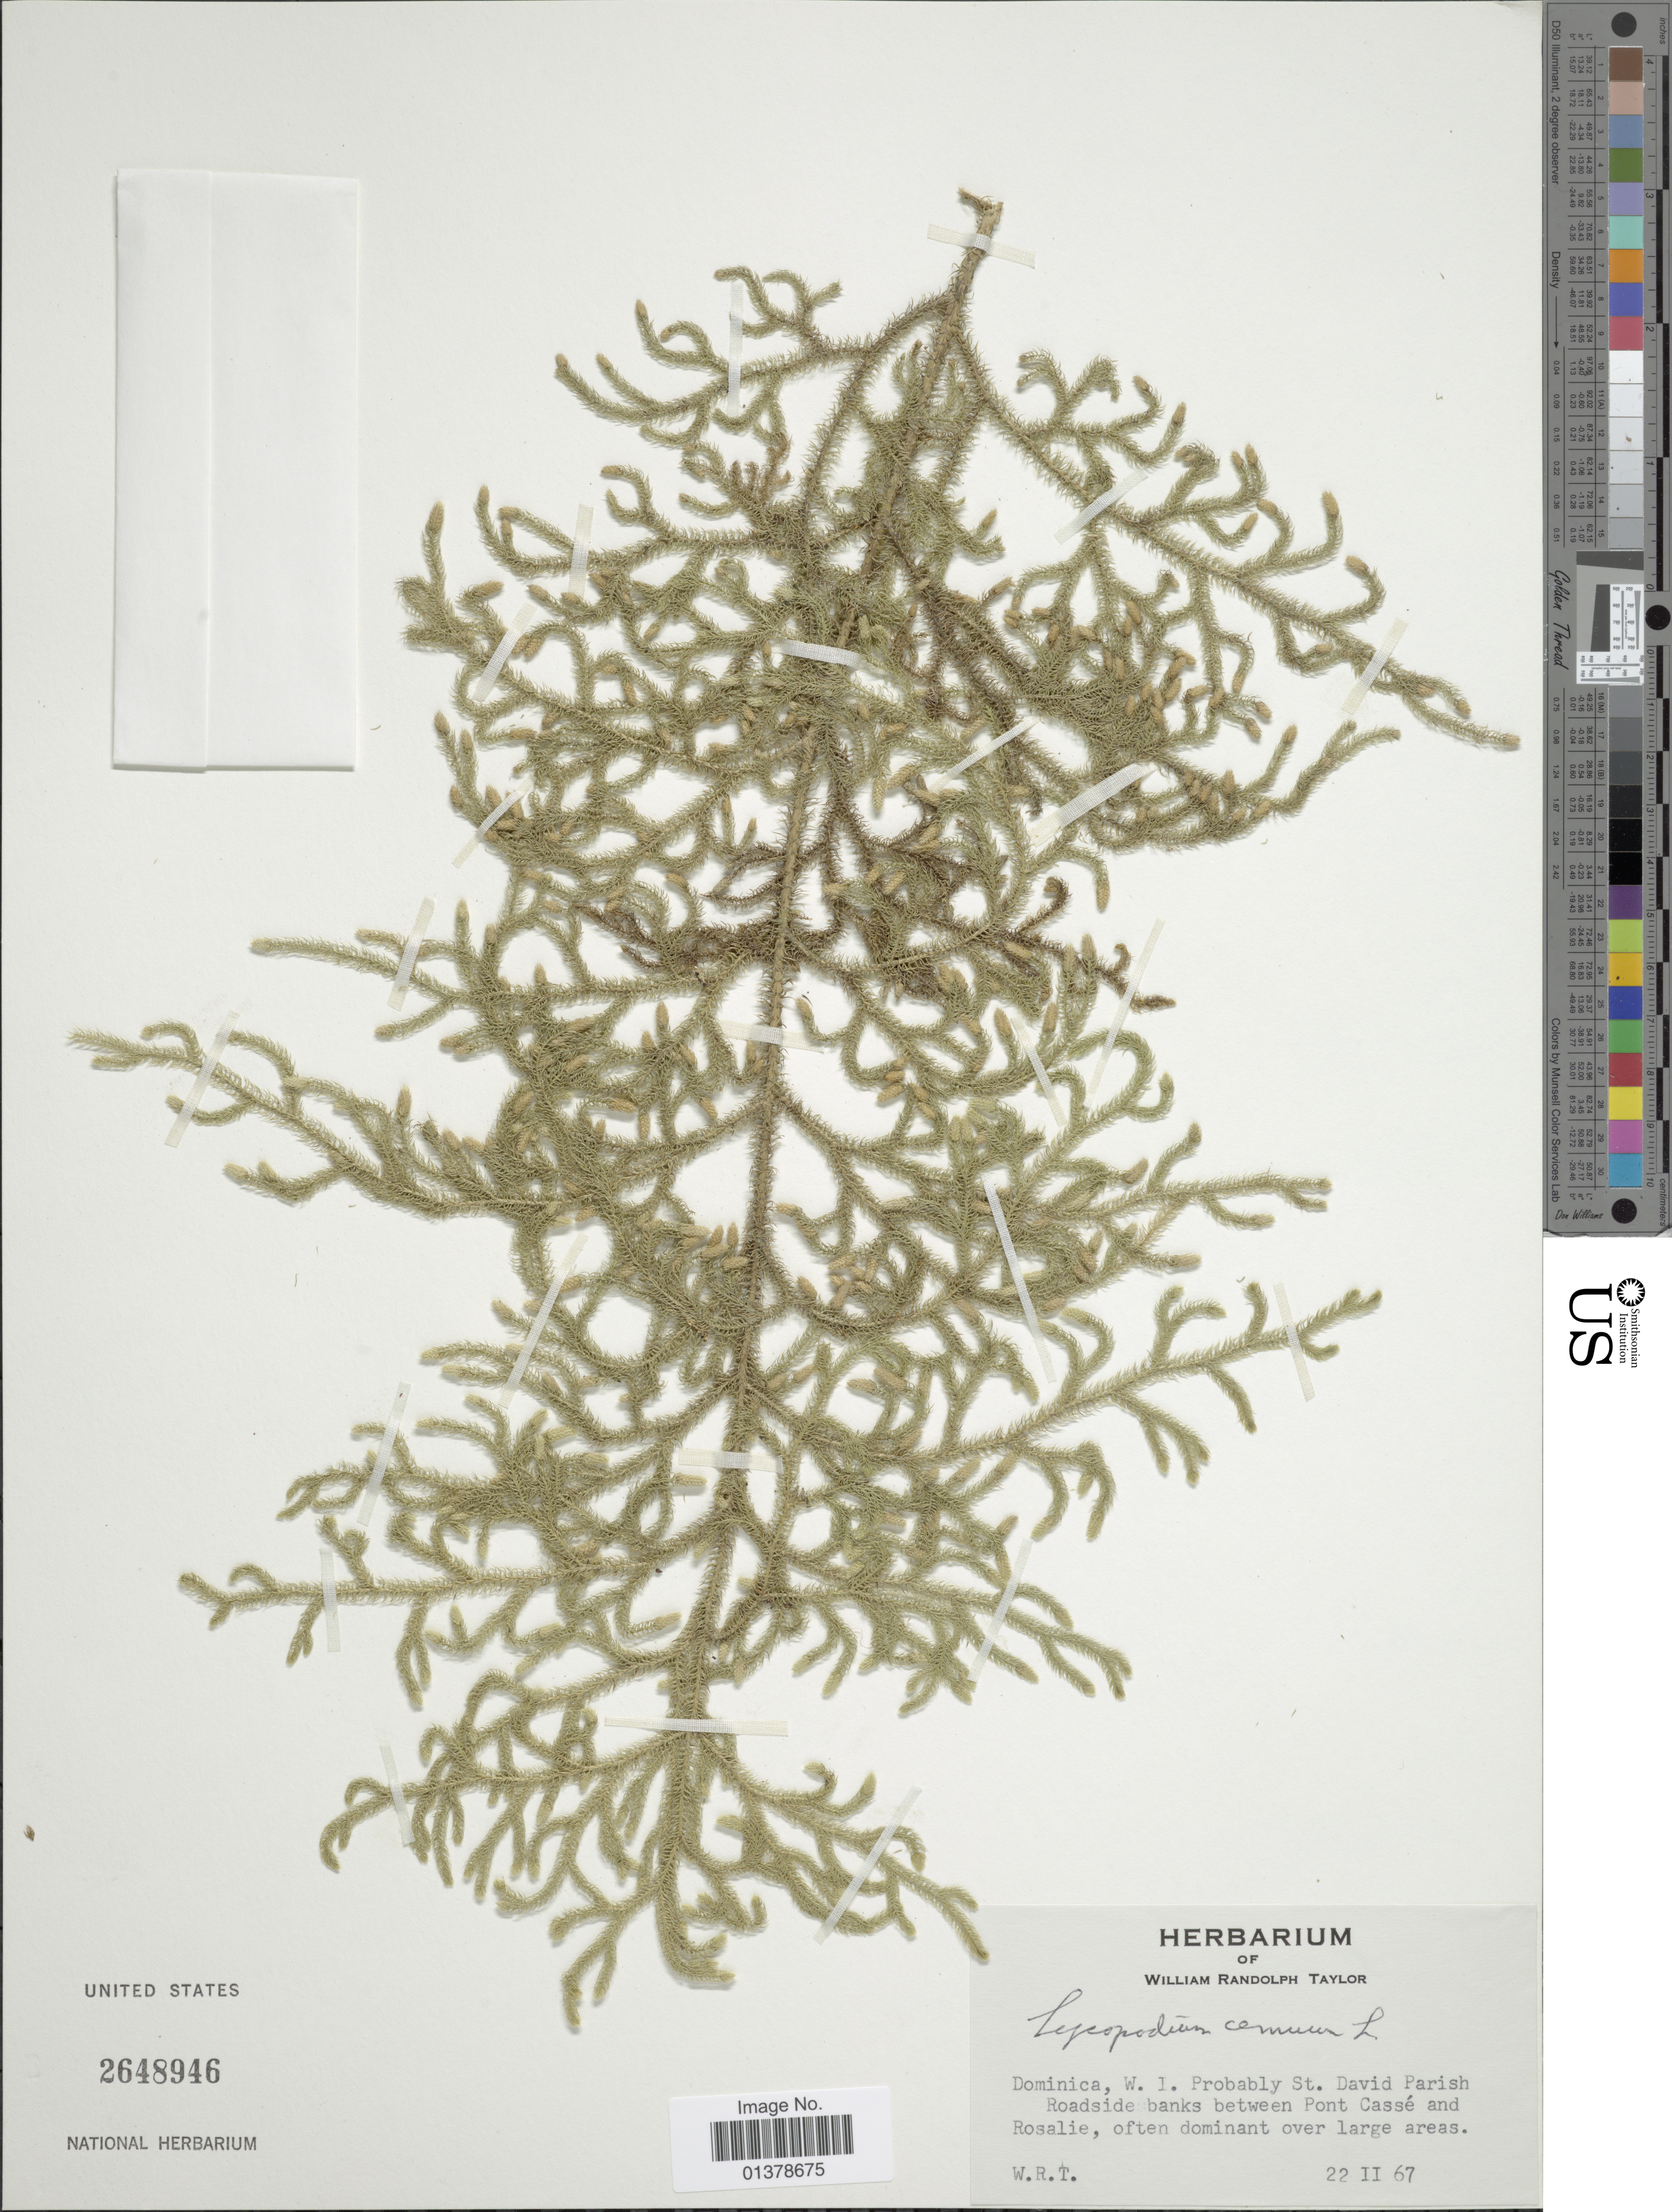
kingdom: Plantae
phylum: Tracheophyta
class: Lycopodiopsida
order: Lycopodiales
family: Lycopodiaceae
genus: Palhinhaea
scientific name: Palhinhaea cernua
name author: (L.) Vasc. & Franco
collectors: W. R. Taylor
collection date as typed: Transcribed d/m/y: 22/2/67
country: Dominica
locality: St David Parish Roadside banks between Pont Cassé and Rosalie, often dominant over large areas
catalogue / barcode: US 2648946